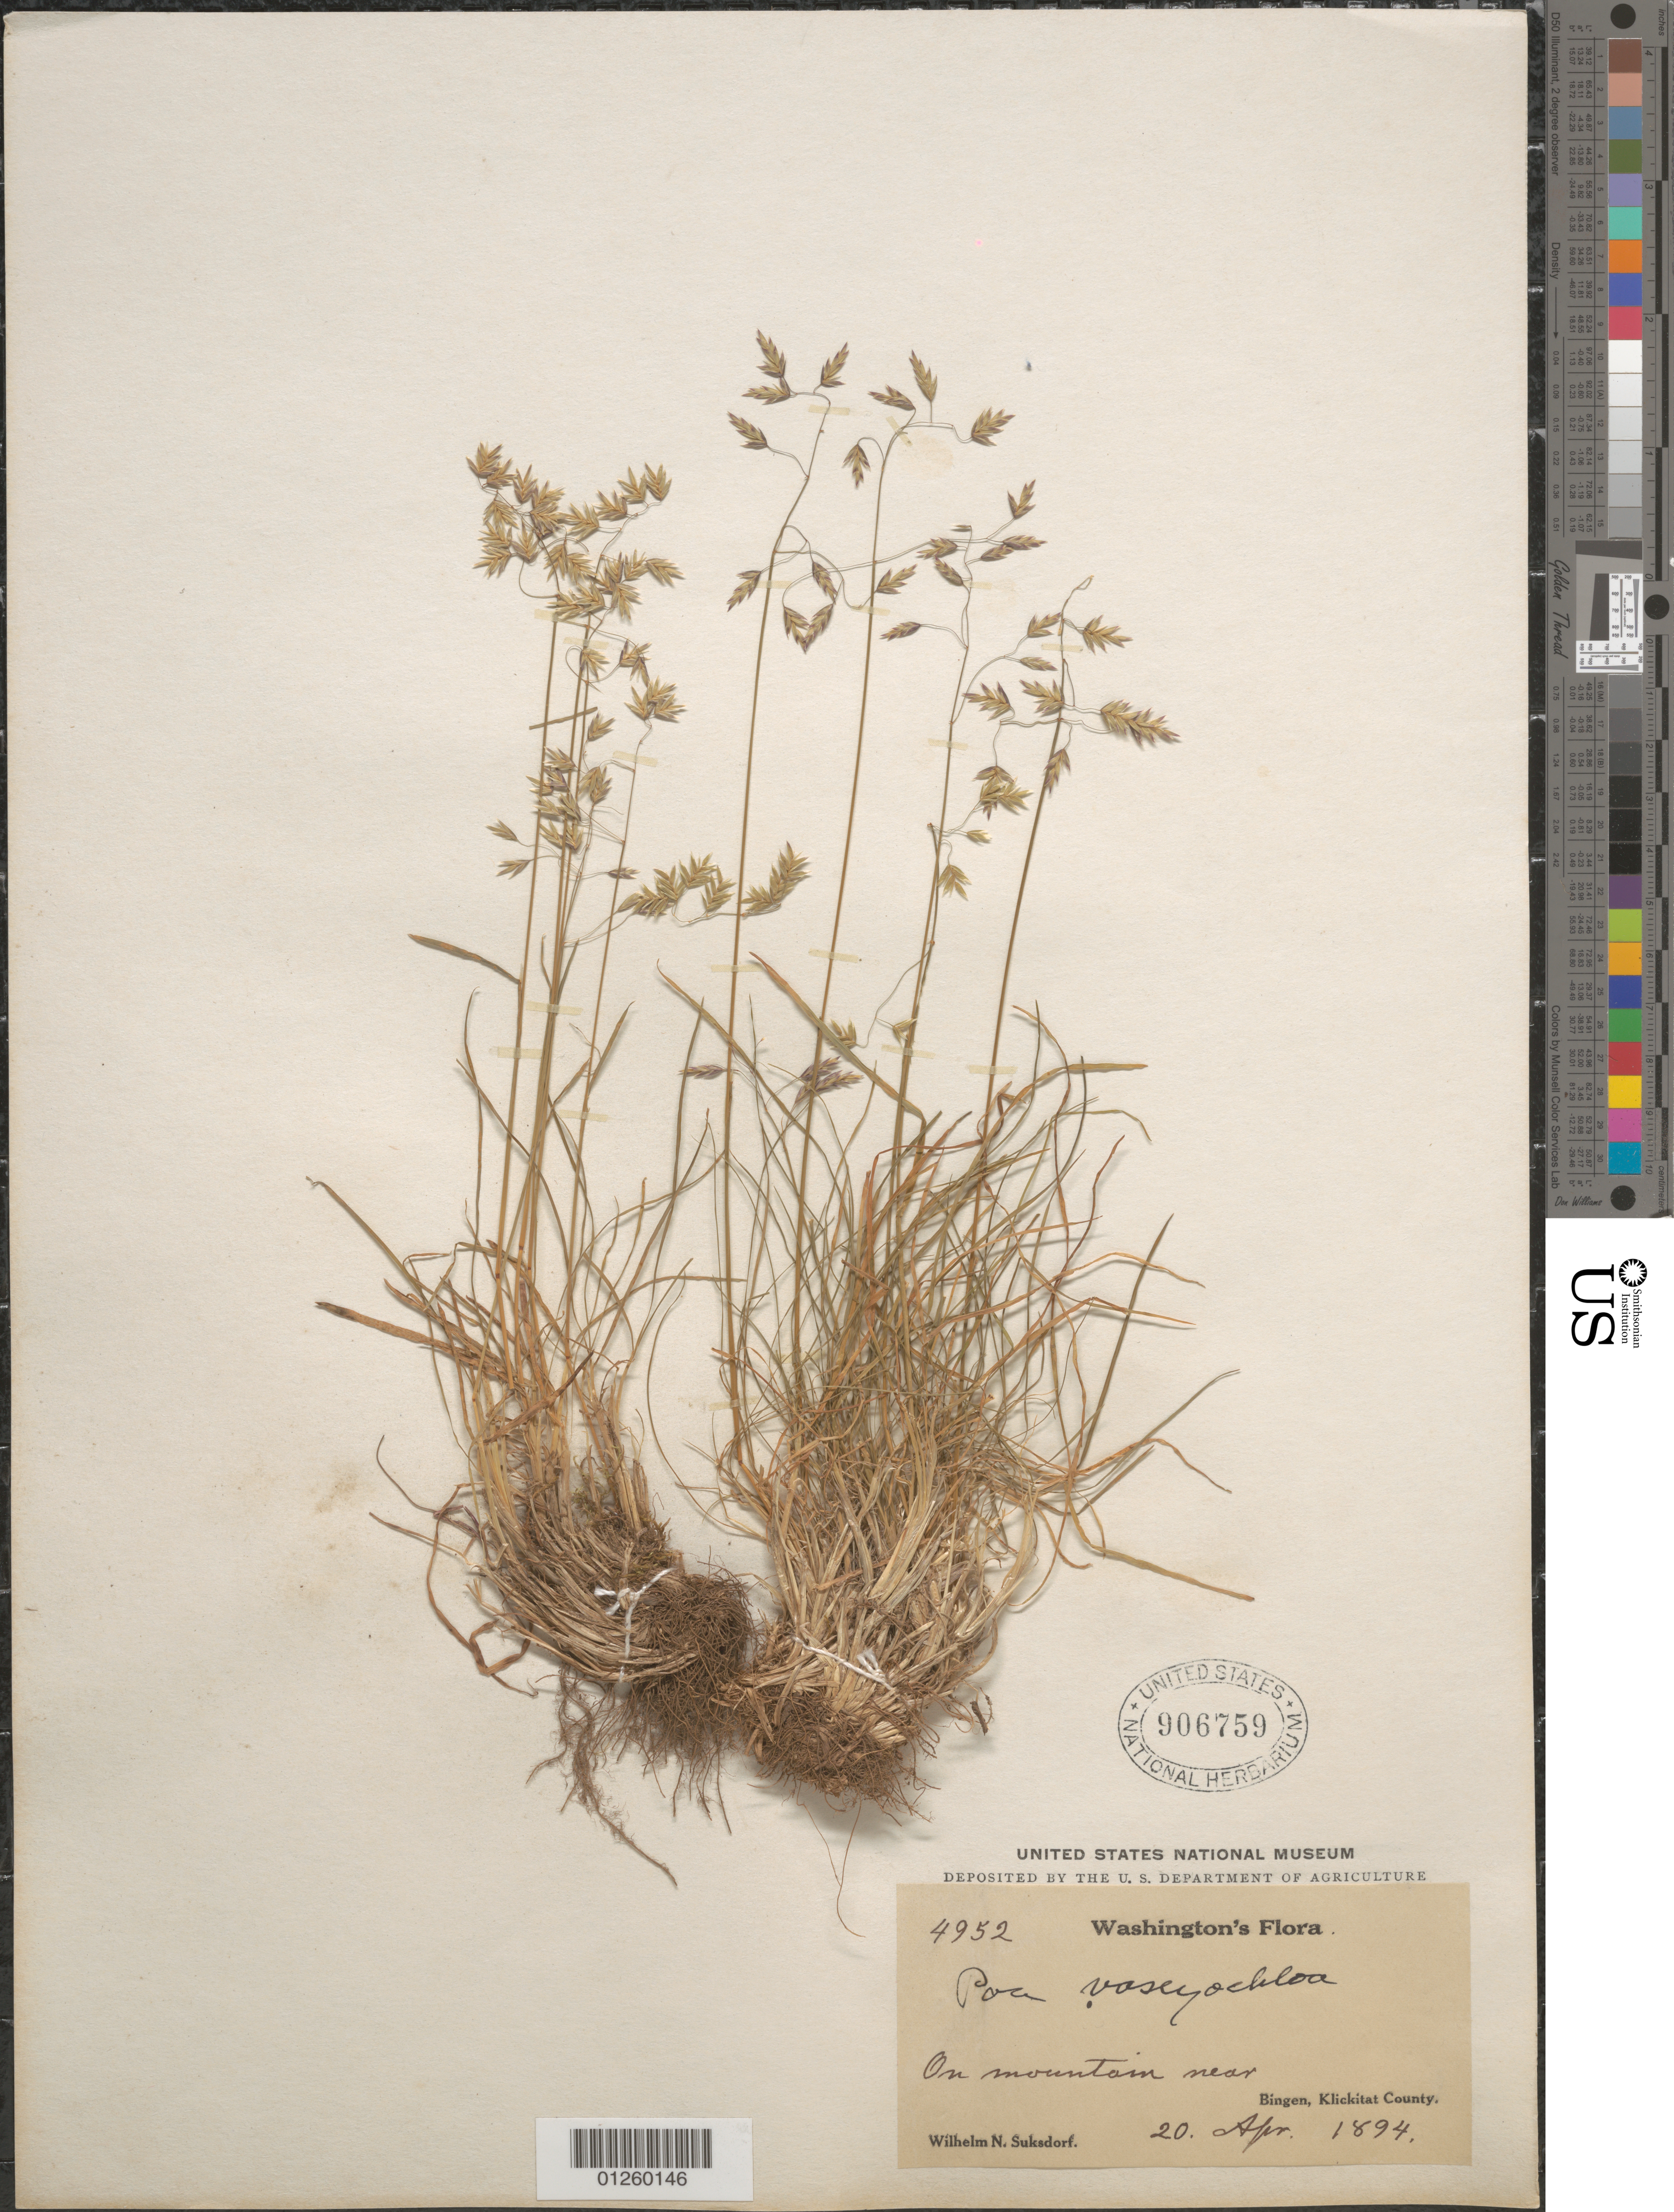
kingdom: Plantae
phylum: Tracheophyta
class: Liliopsida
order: Poales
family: Poaceae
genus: Poa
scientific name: Poa leibergii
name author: Scribn.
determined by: Soreng, Robert J., Research Associate (BOT), Smithsonian Institution - National Museum of Natural History (UNITED STATES)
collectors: W. N. Suksdorf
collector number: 4952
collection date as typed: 20. Apr. 1894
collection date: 1894-04-20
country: United States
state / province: Washington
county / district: Klickitat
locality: On mountain near.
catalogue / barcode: US 906759